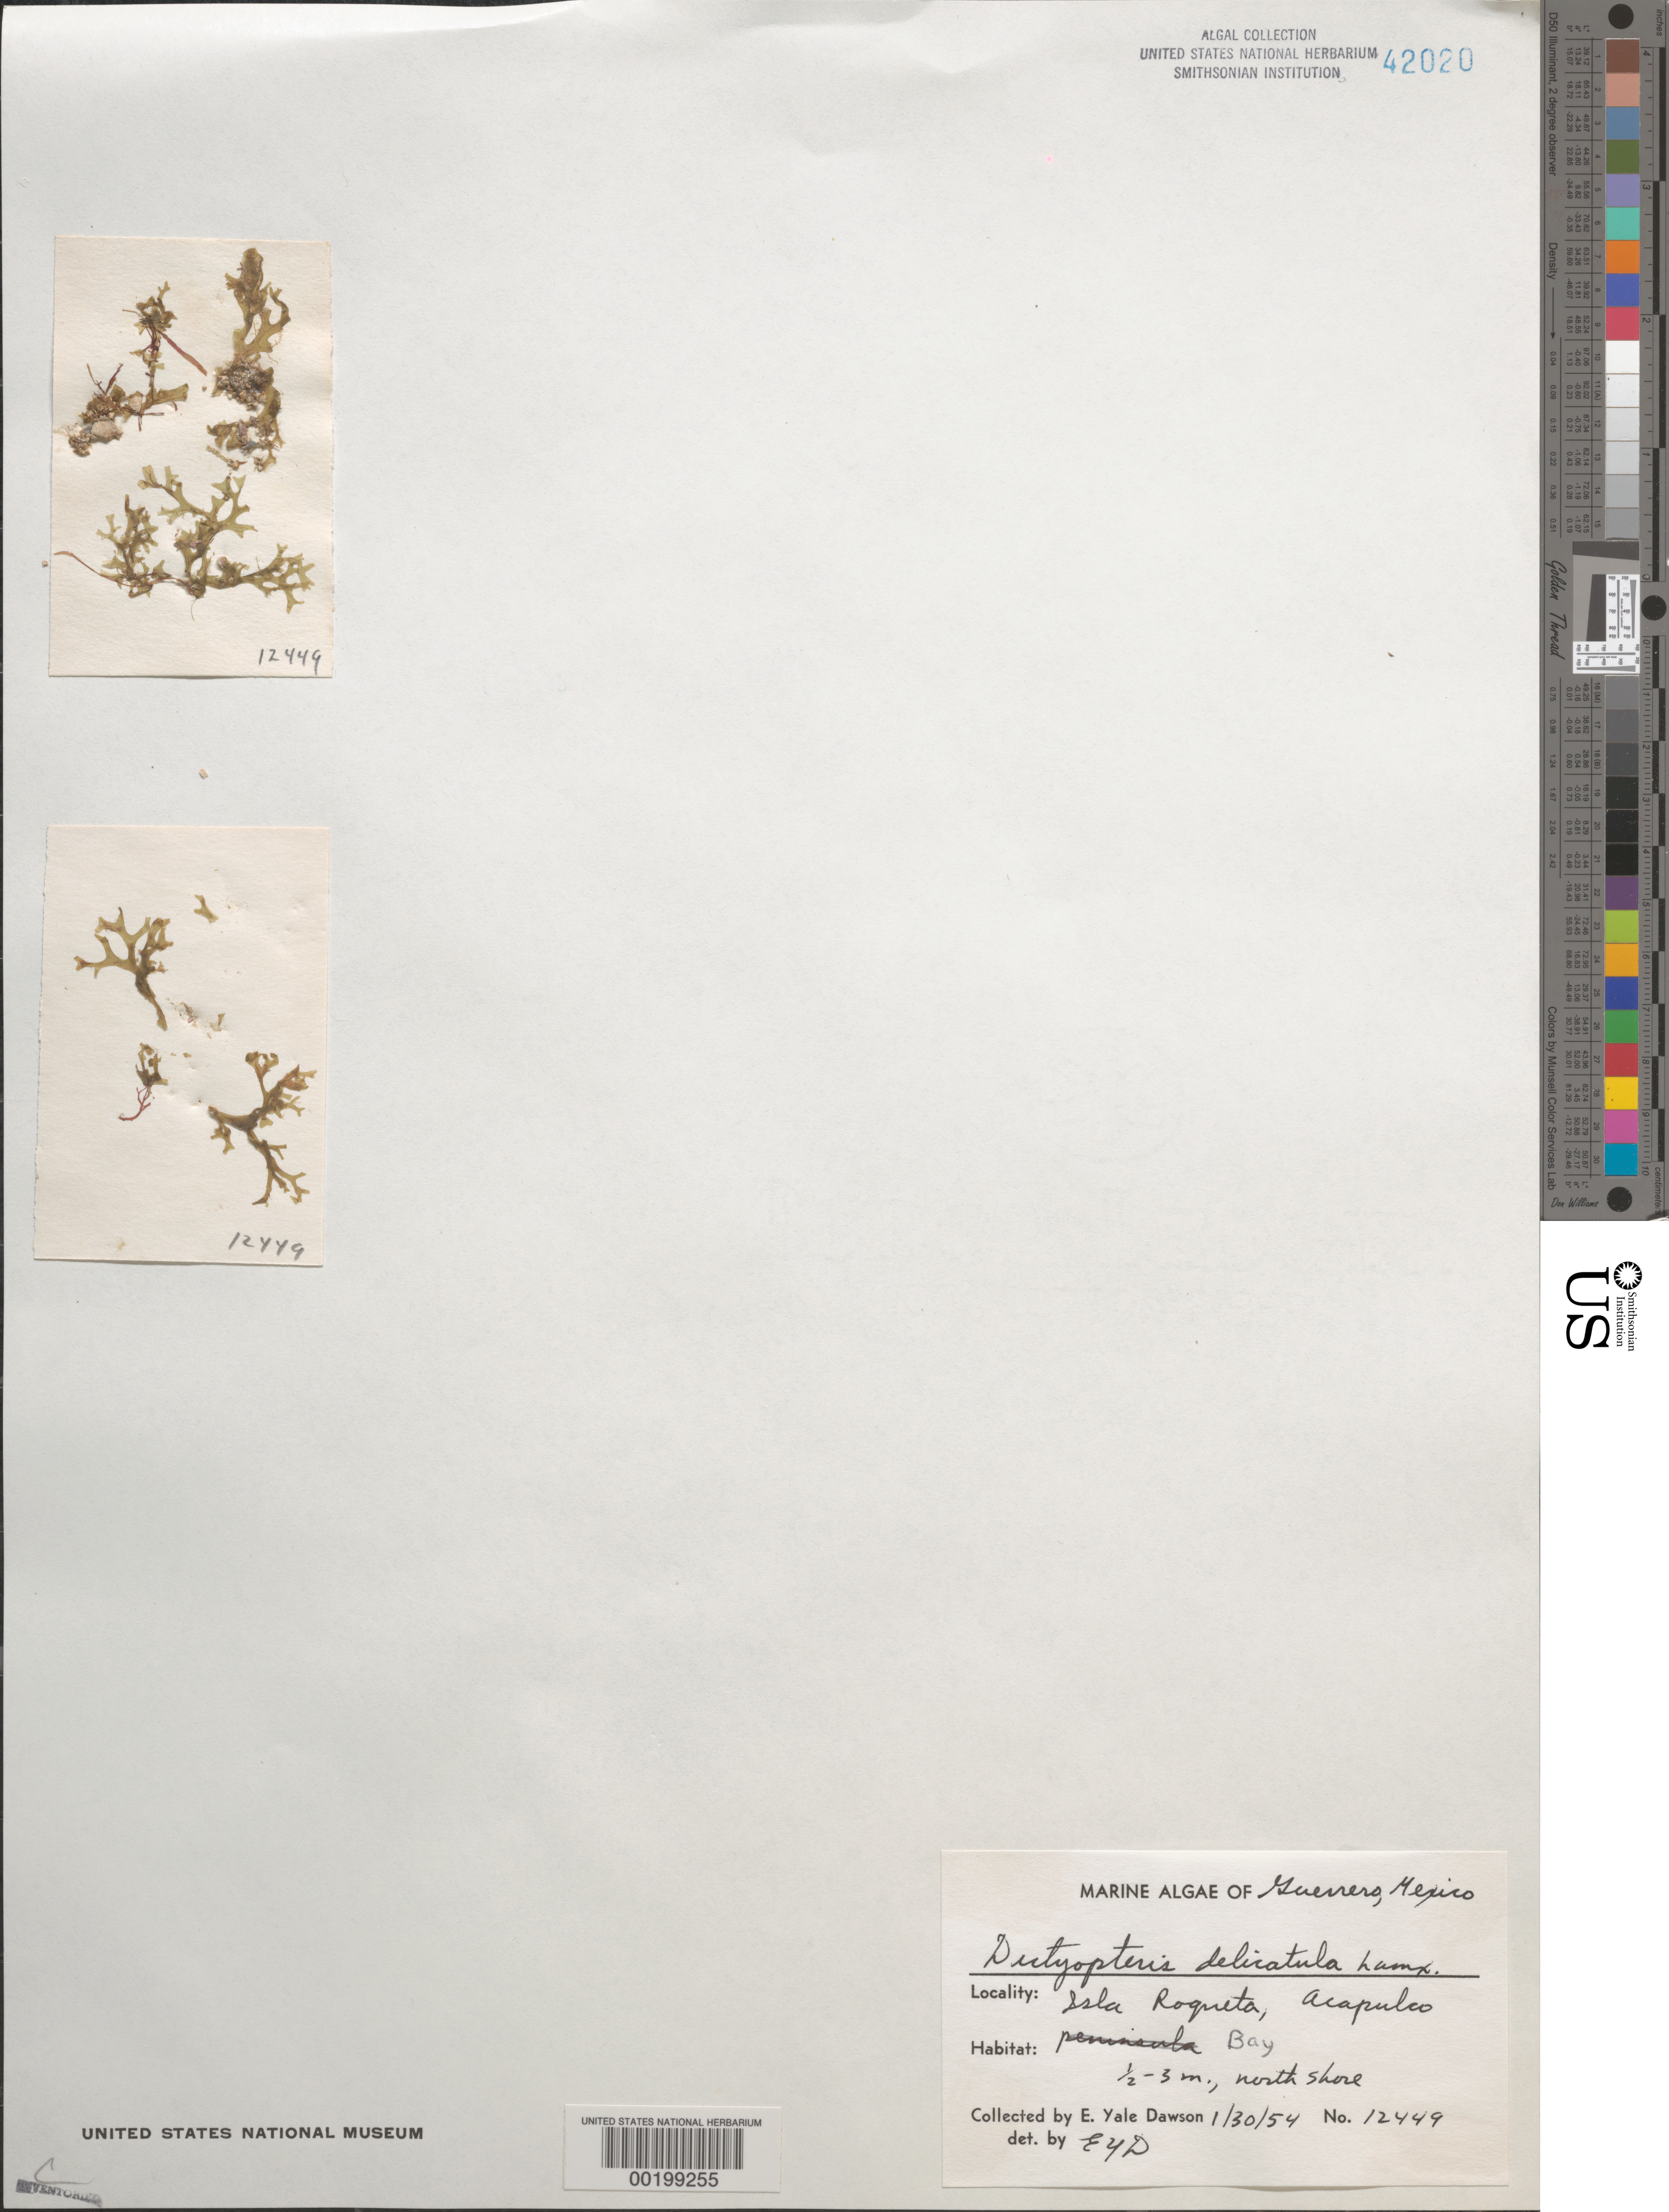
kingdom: Chromista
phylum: Ochrophyta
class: Phaeophyceae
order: Dictyotales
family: Dictyotaceae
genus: Dictyopteris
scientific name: Dictyopteris delicatula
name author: J.V.Lamouroux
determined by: Dawson, E. Y.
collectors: E. Y. Dawson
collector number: EYD 12449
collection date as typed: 30 Jan 1954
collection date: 1954-01-30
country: Mexico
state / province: Guerrero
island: Isla Roqueta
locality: Acapulco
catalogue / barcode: US 42020